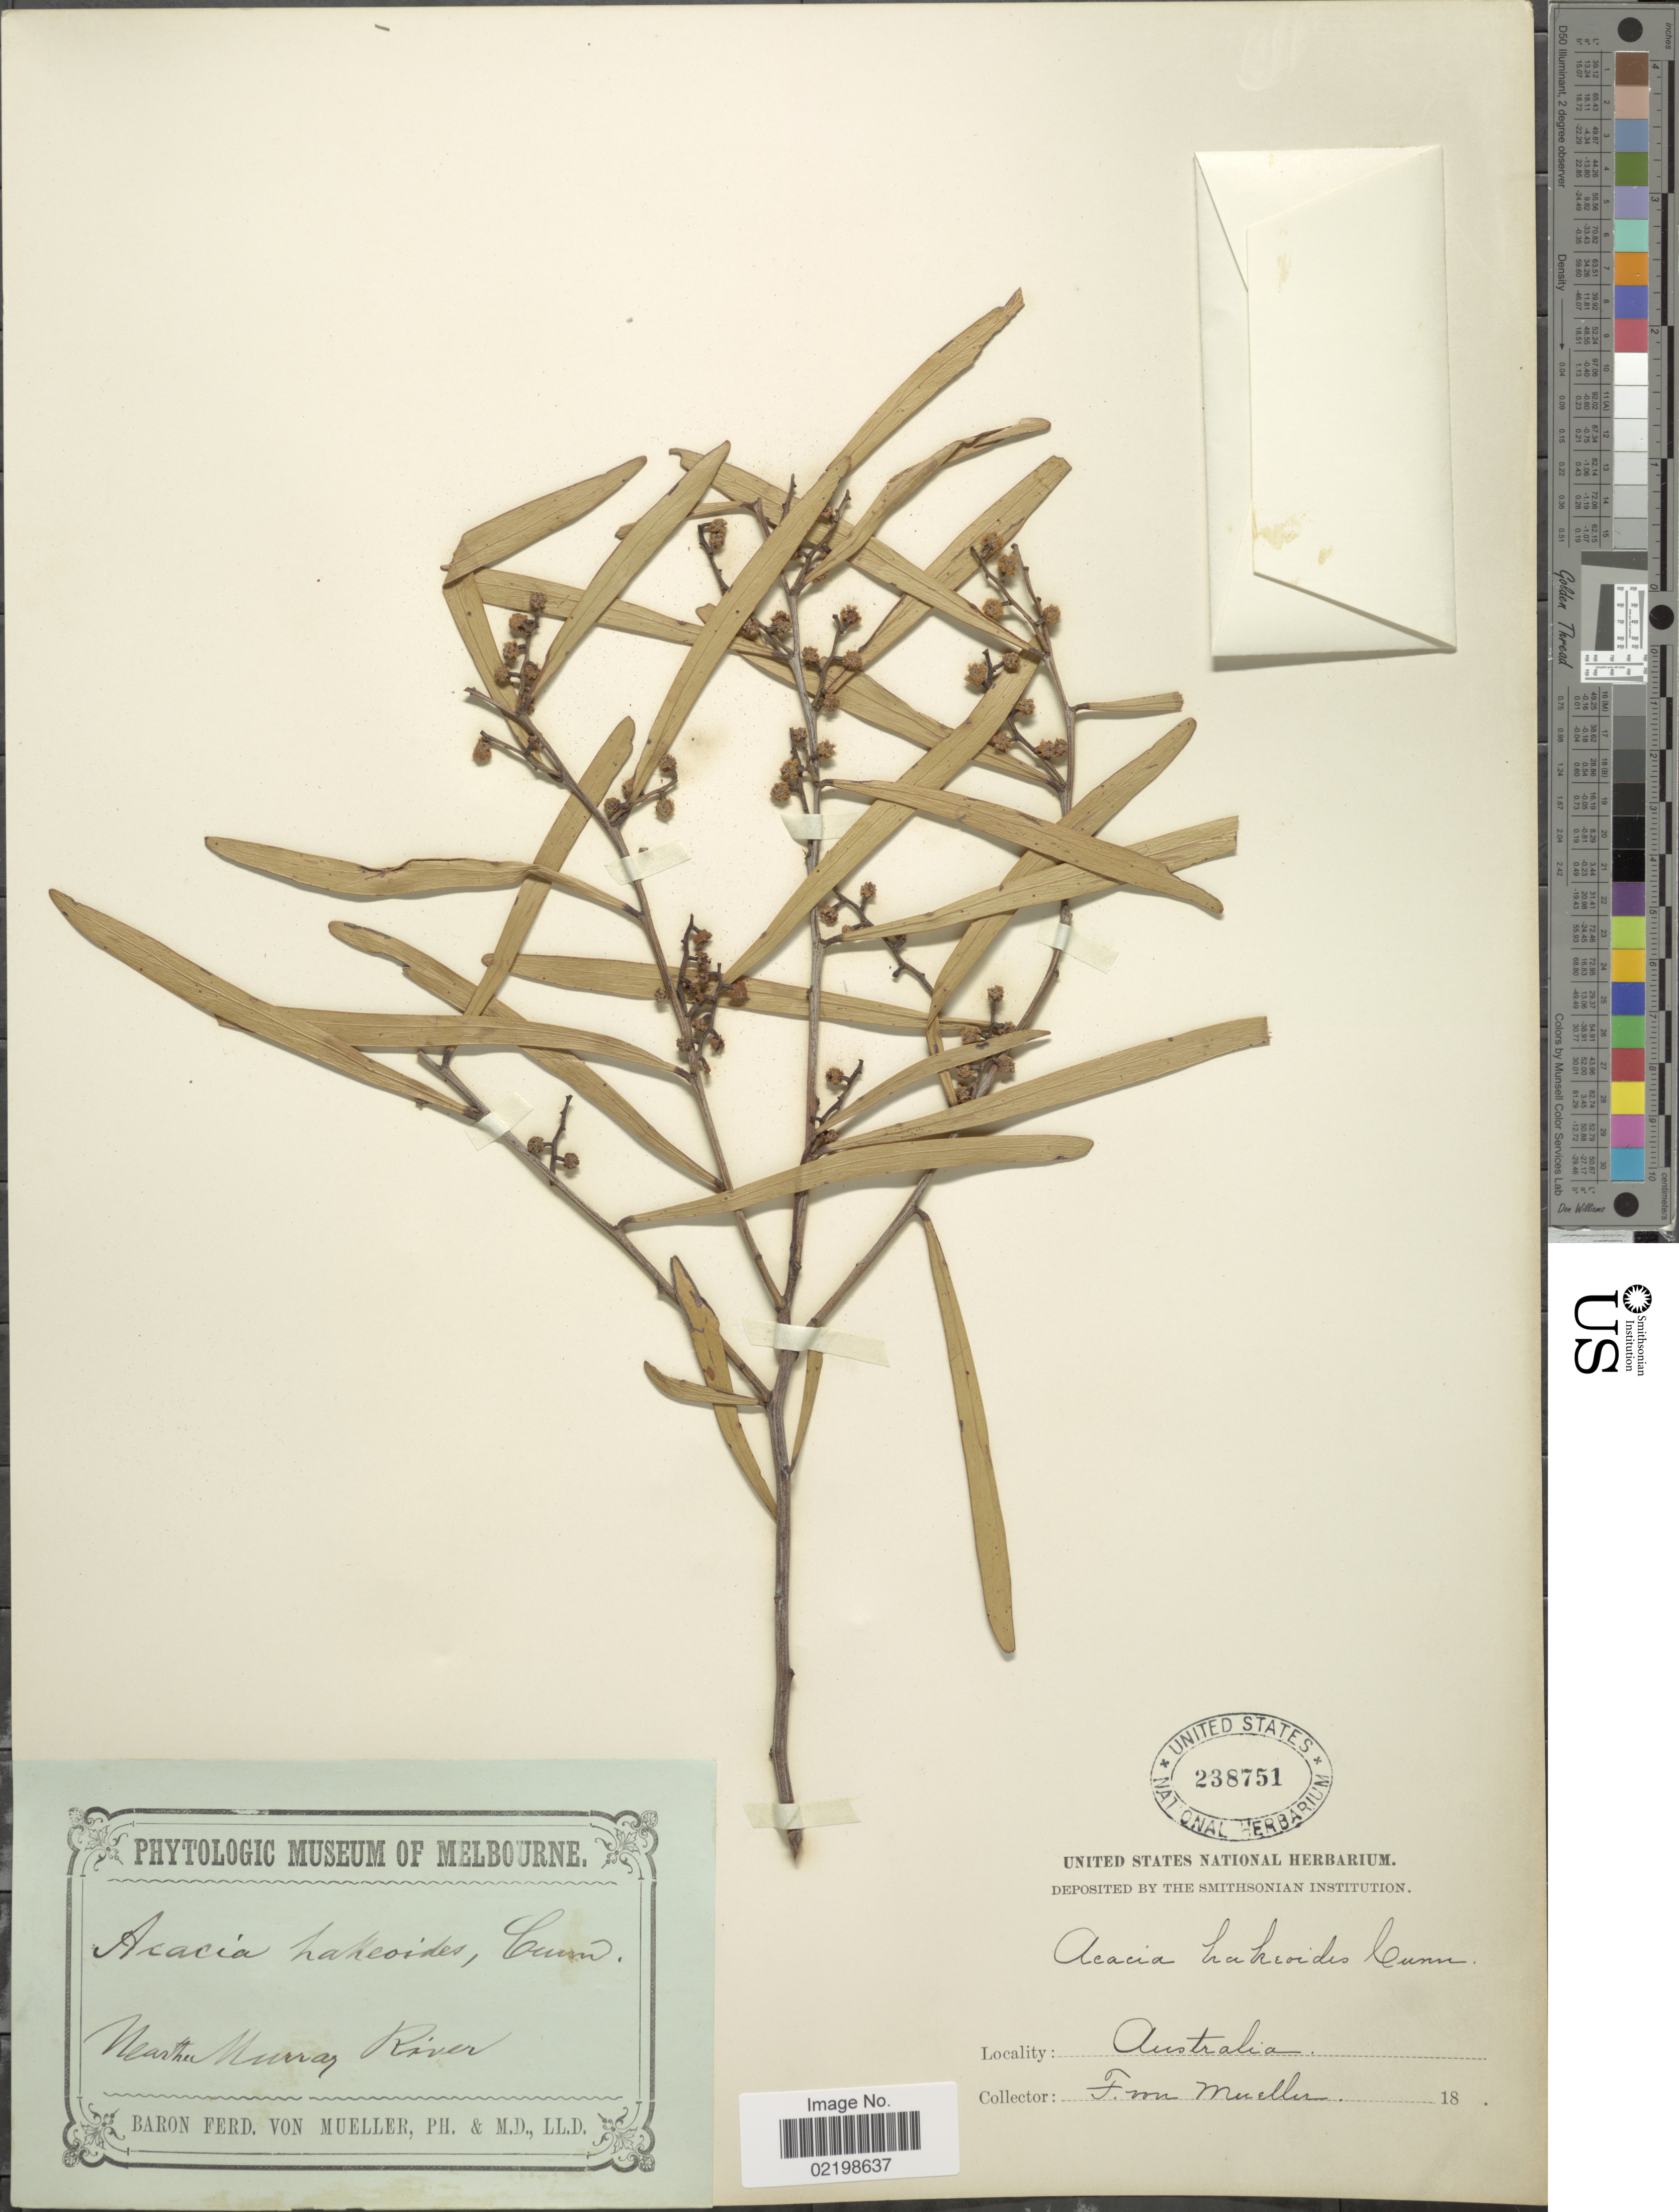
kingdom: Plantae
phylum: Tracheophyta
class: Magnoliopsida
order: Fabales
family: Fabaceae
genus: Acacia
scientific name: Acacia hakeoides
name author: Benth.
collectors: F. Mueller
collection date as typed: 18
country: Australia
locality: Near the Murray River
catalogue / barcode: US 238751